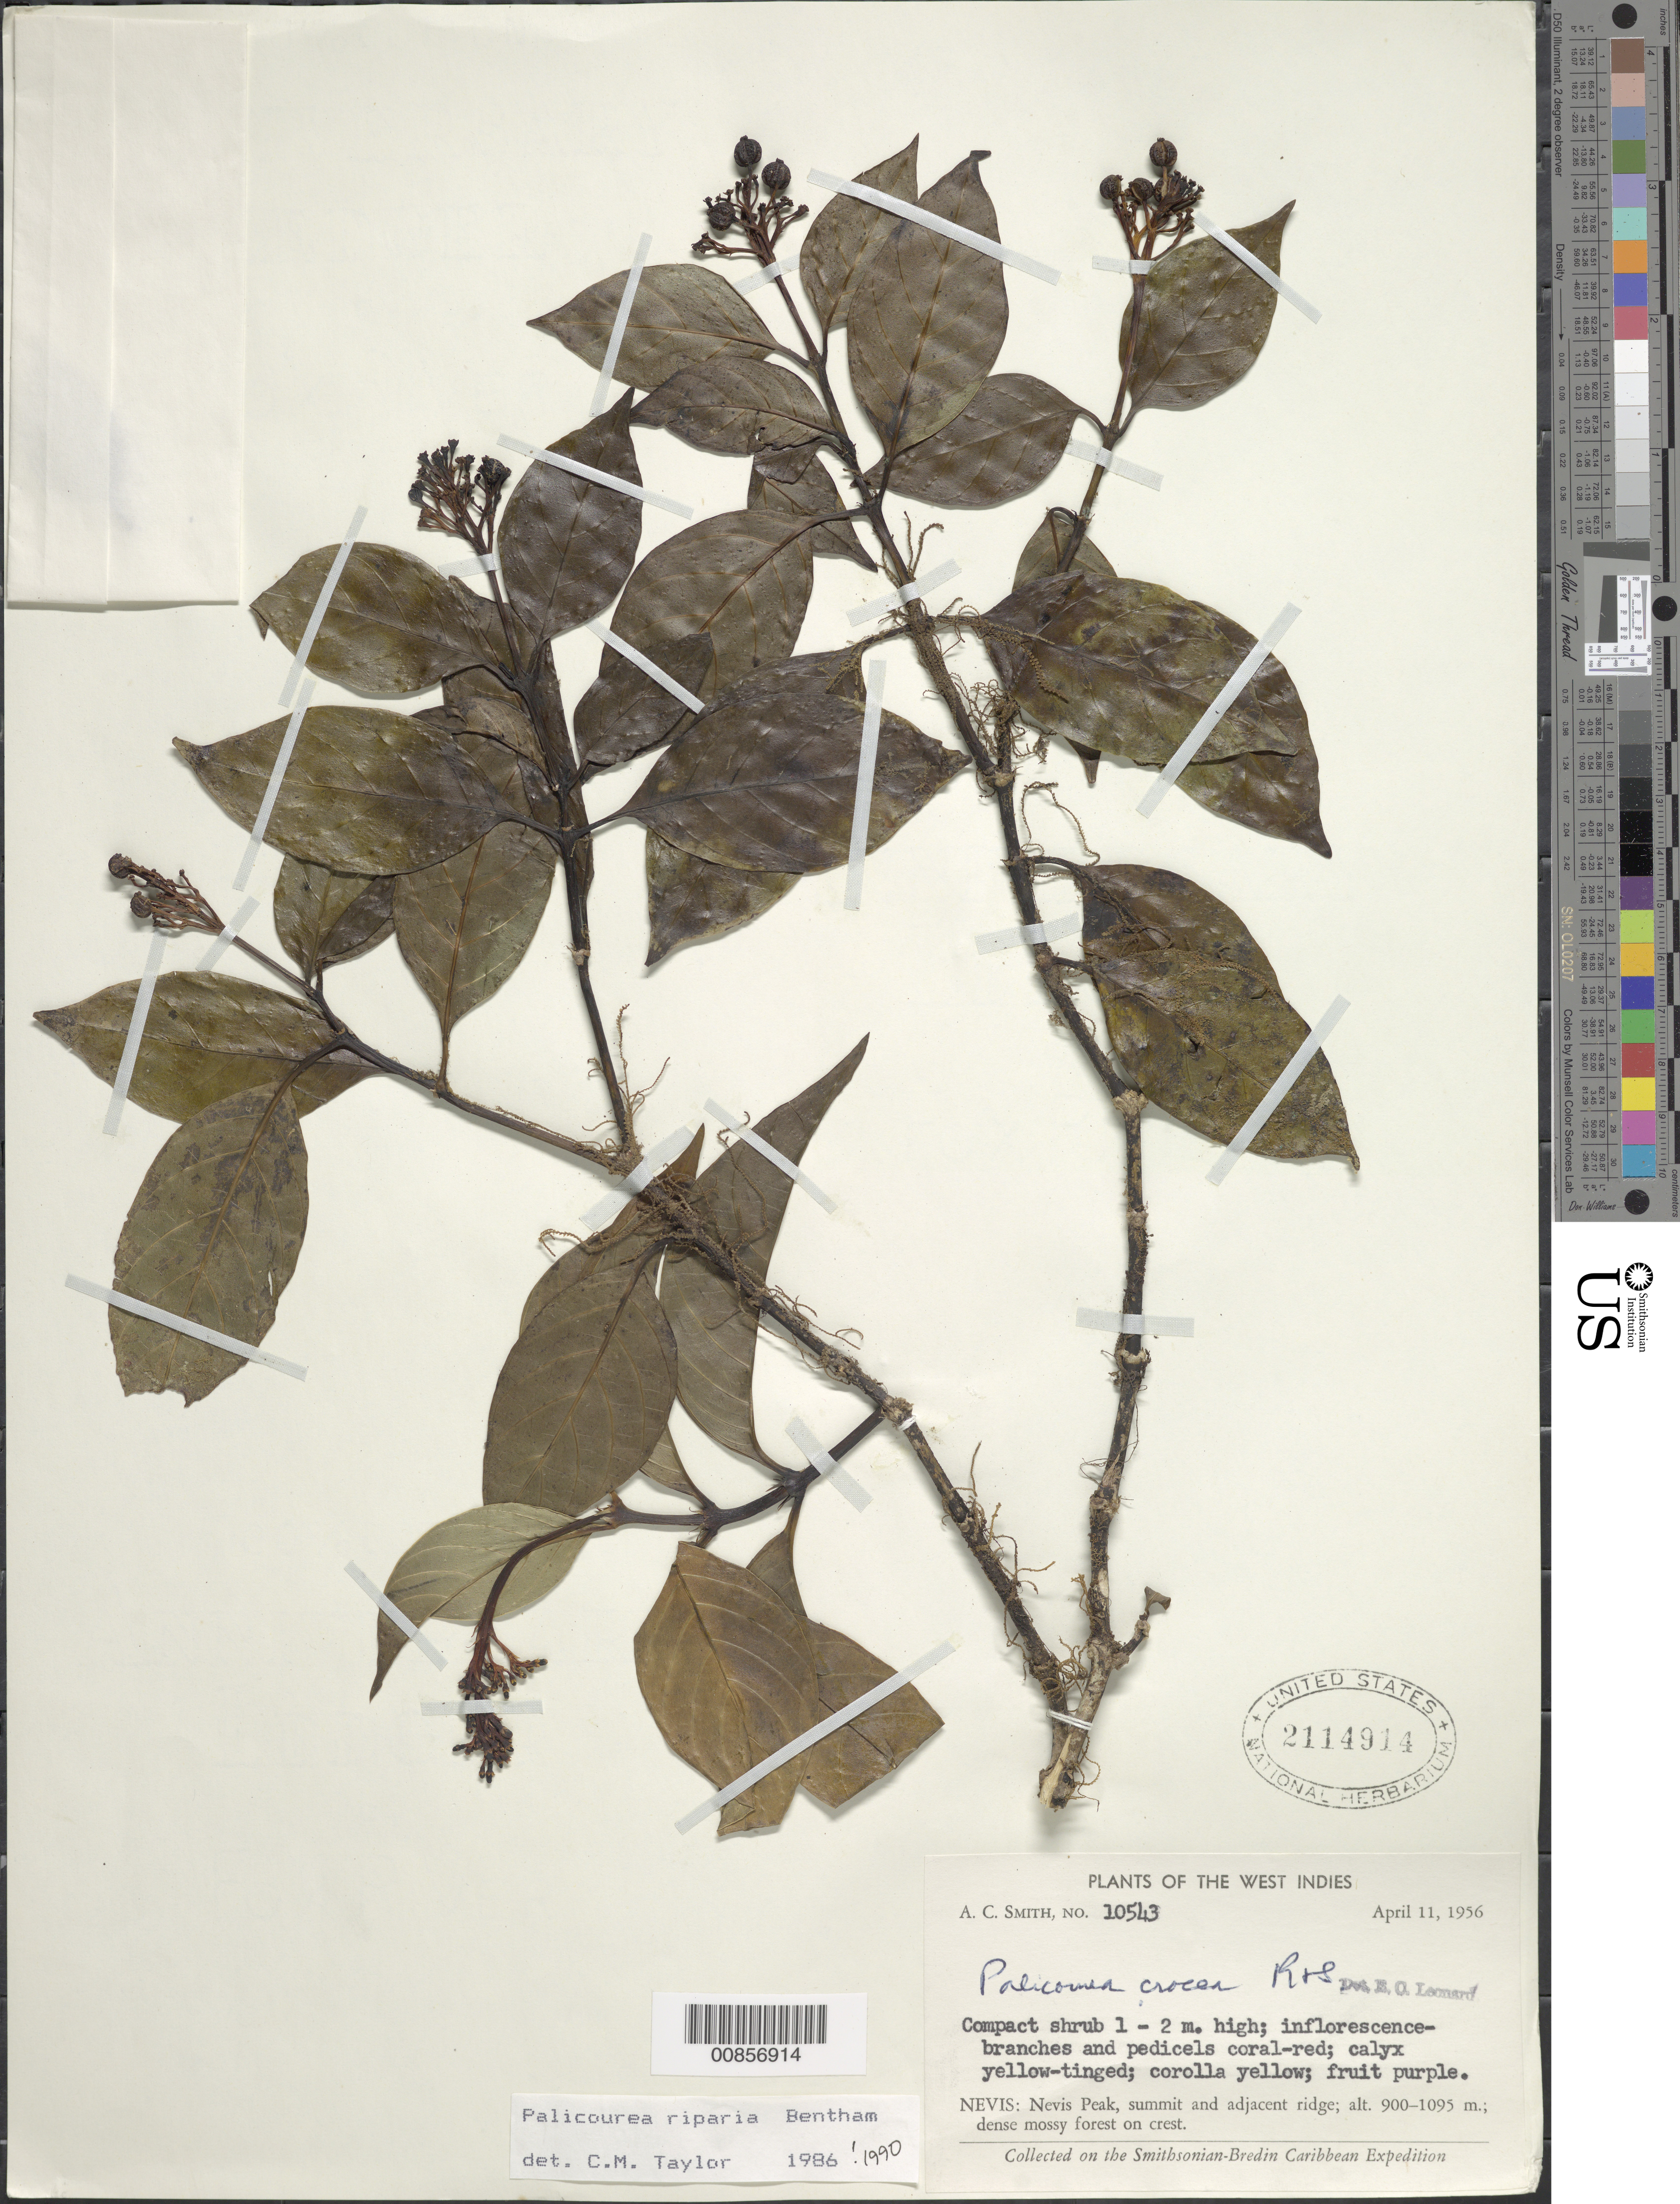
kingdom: Plantae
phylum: Tracheophyta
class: Magnoliopsida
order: Gentianales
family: Rubiaceae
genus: Palicourea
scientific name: Palicourea croceoides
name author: Desv. ex Ham.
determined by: Taylor, Charlotte M.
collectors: A. C. Smith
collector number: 10543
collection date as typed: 11 Apr 1956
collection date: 1956-04-11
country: St. Christopher-Nevis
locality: Nevis Peak, summit and adjacent ridge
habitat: Dense mossy forest at crest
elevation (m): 900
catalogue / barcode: US 2114914